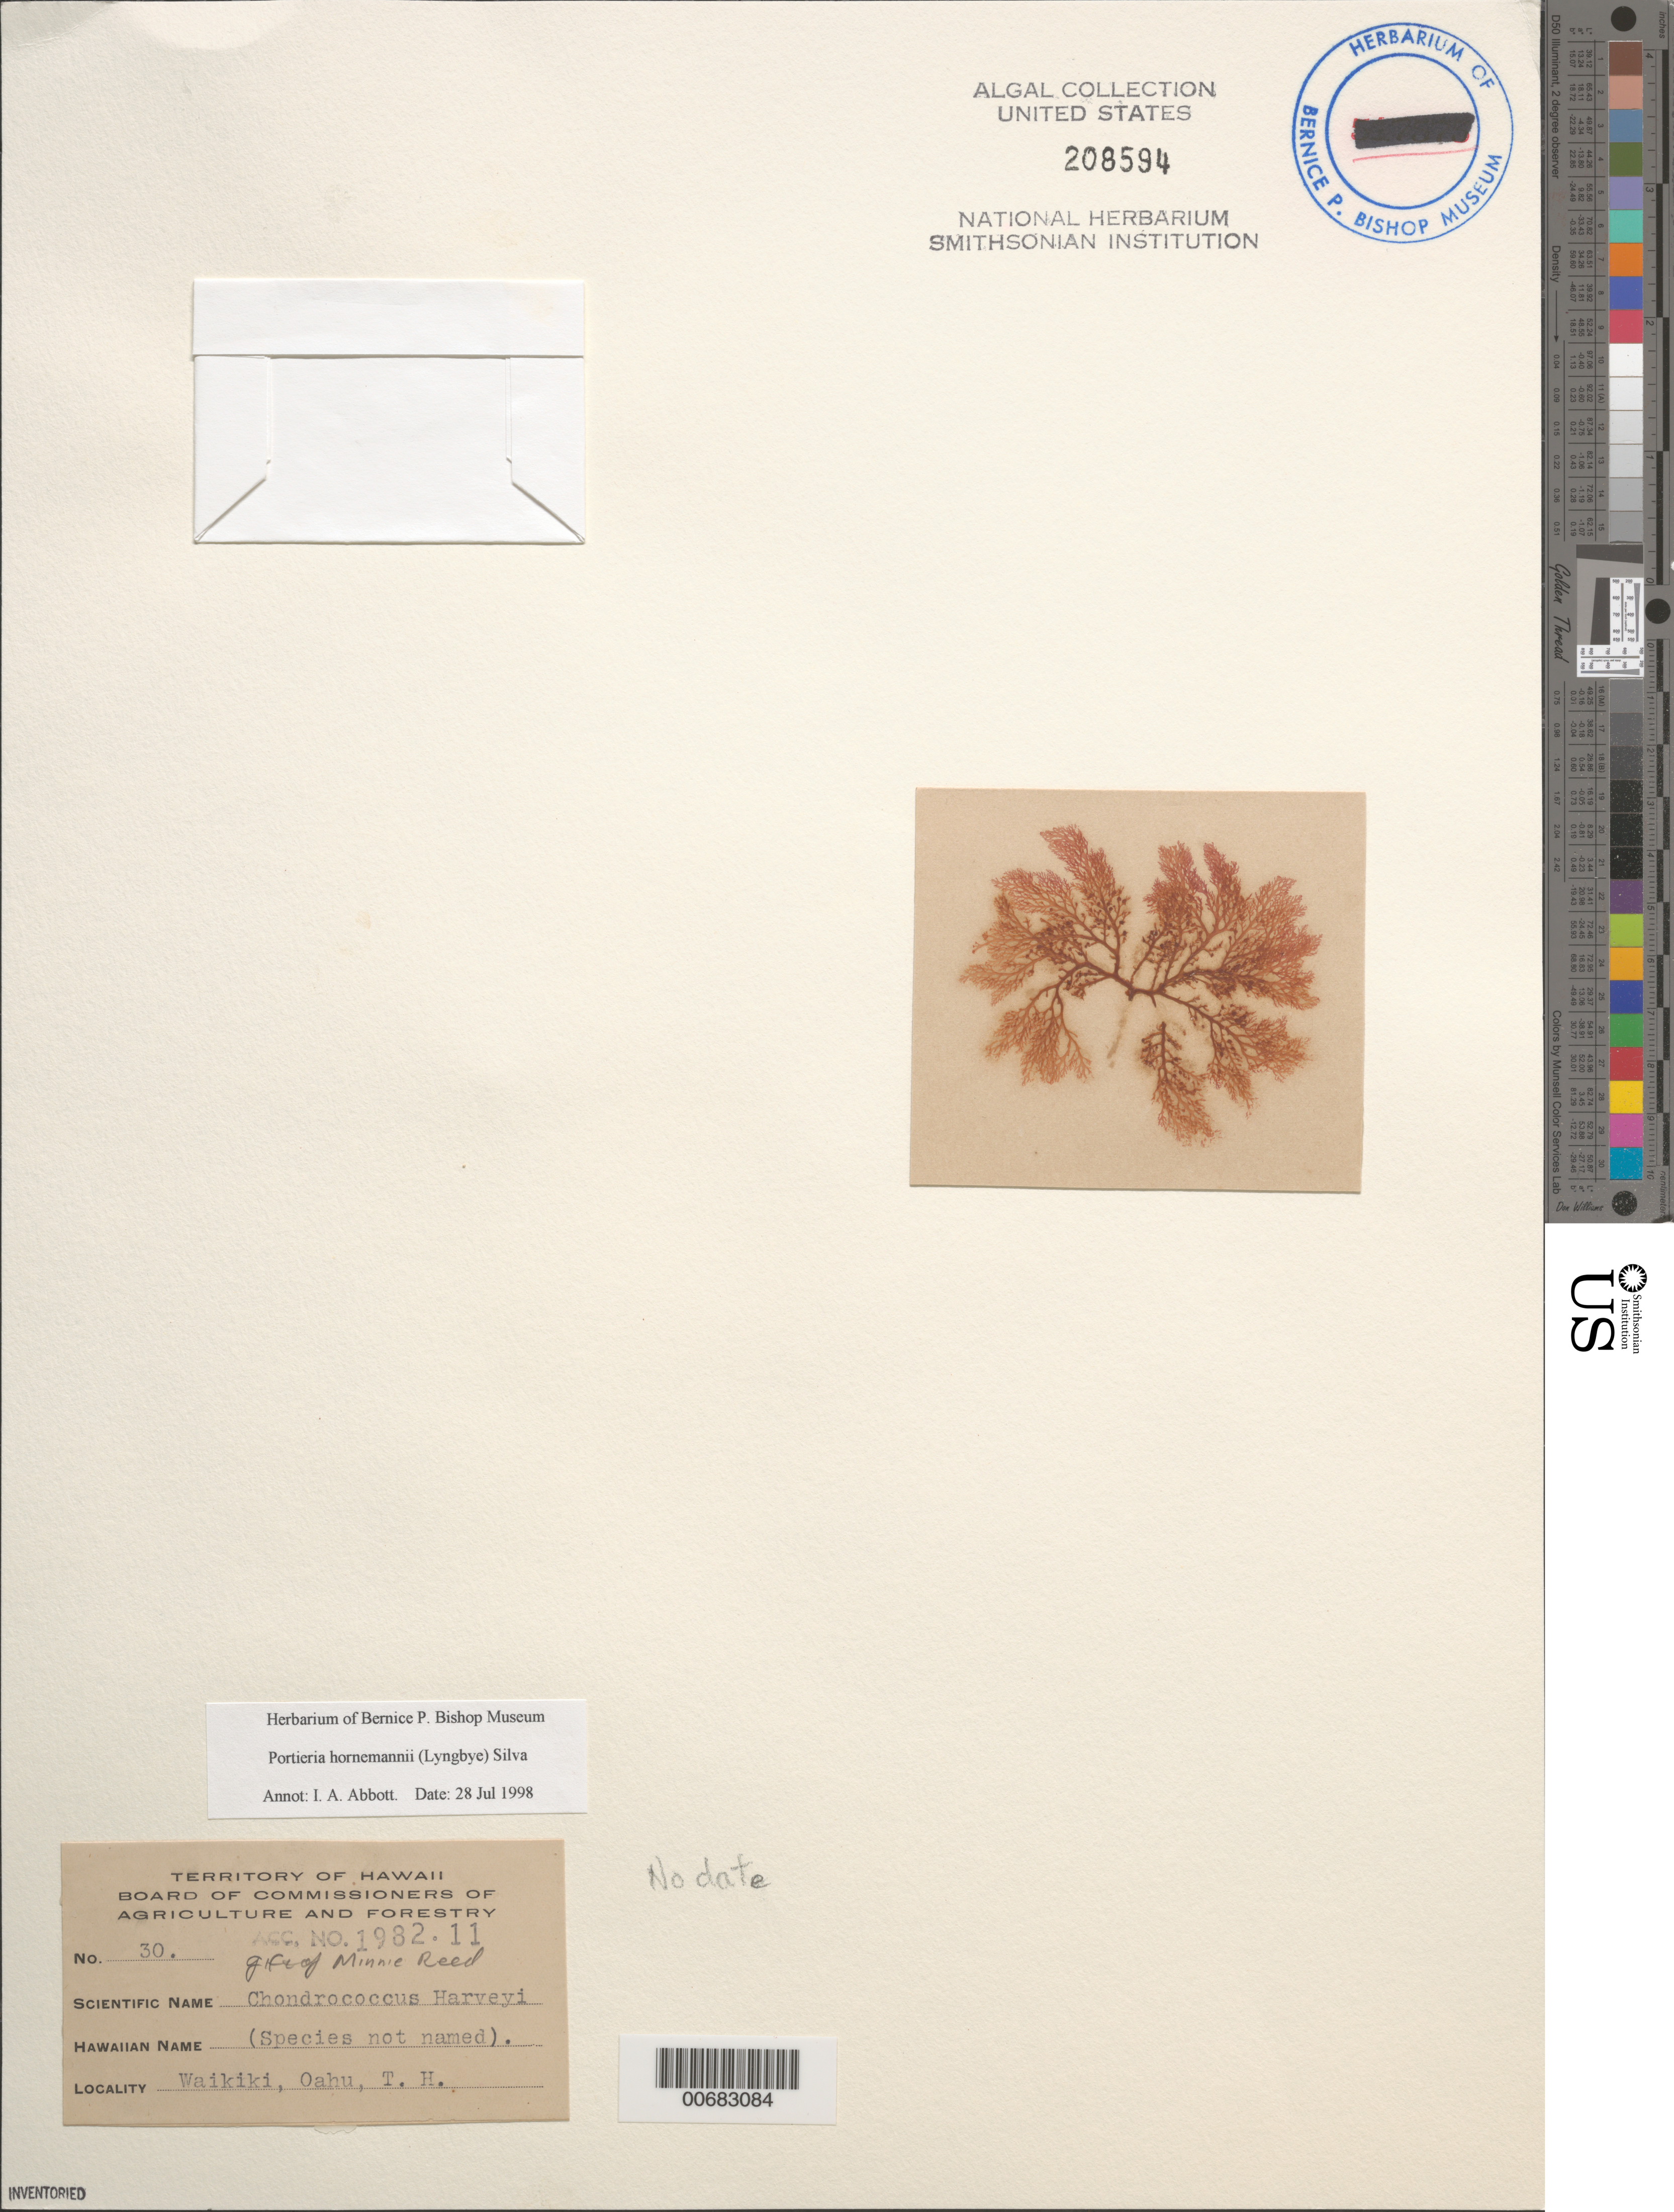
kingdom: Plantae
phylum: Rhodophyta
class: Florideophyceae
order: Gigartinales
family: Rhizophyllidaceae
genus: Portieria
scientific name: Portieria hornemannii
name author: (Lyngbye) P.C. Silva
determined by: Abbott, Isabella A.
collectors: M. Reed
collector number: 30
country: United States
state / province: Hawaii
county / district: Honolulu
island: Oahu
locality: Waikiki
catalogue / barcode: US 208594